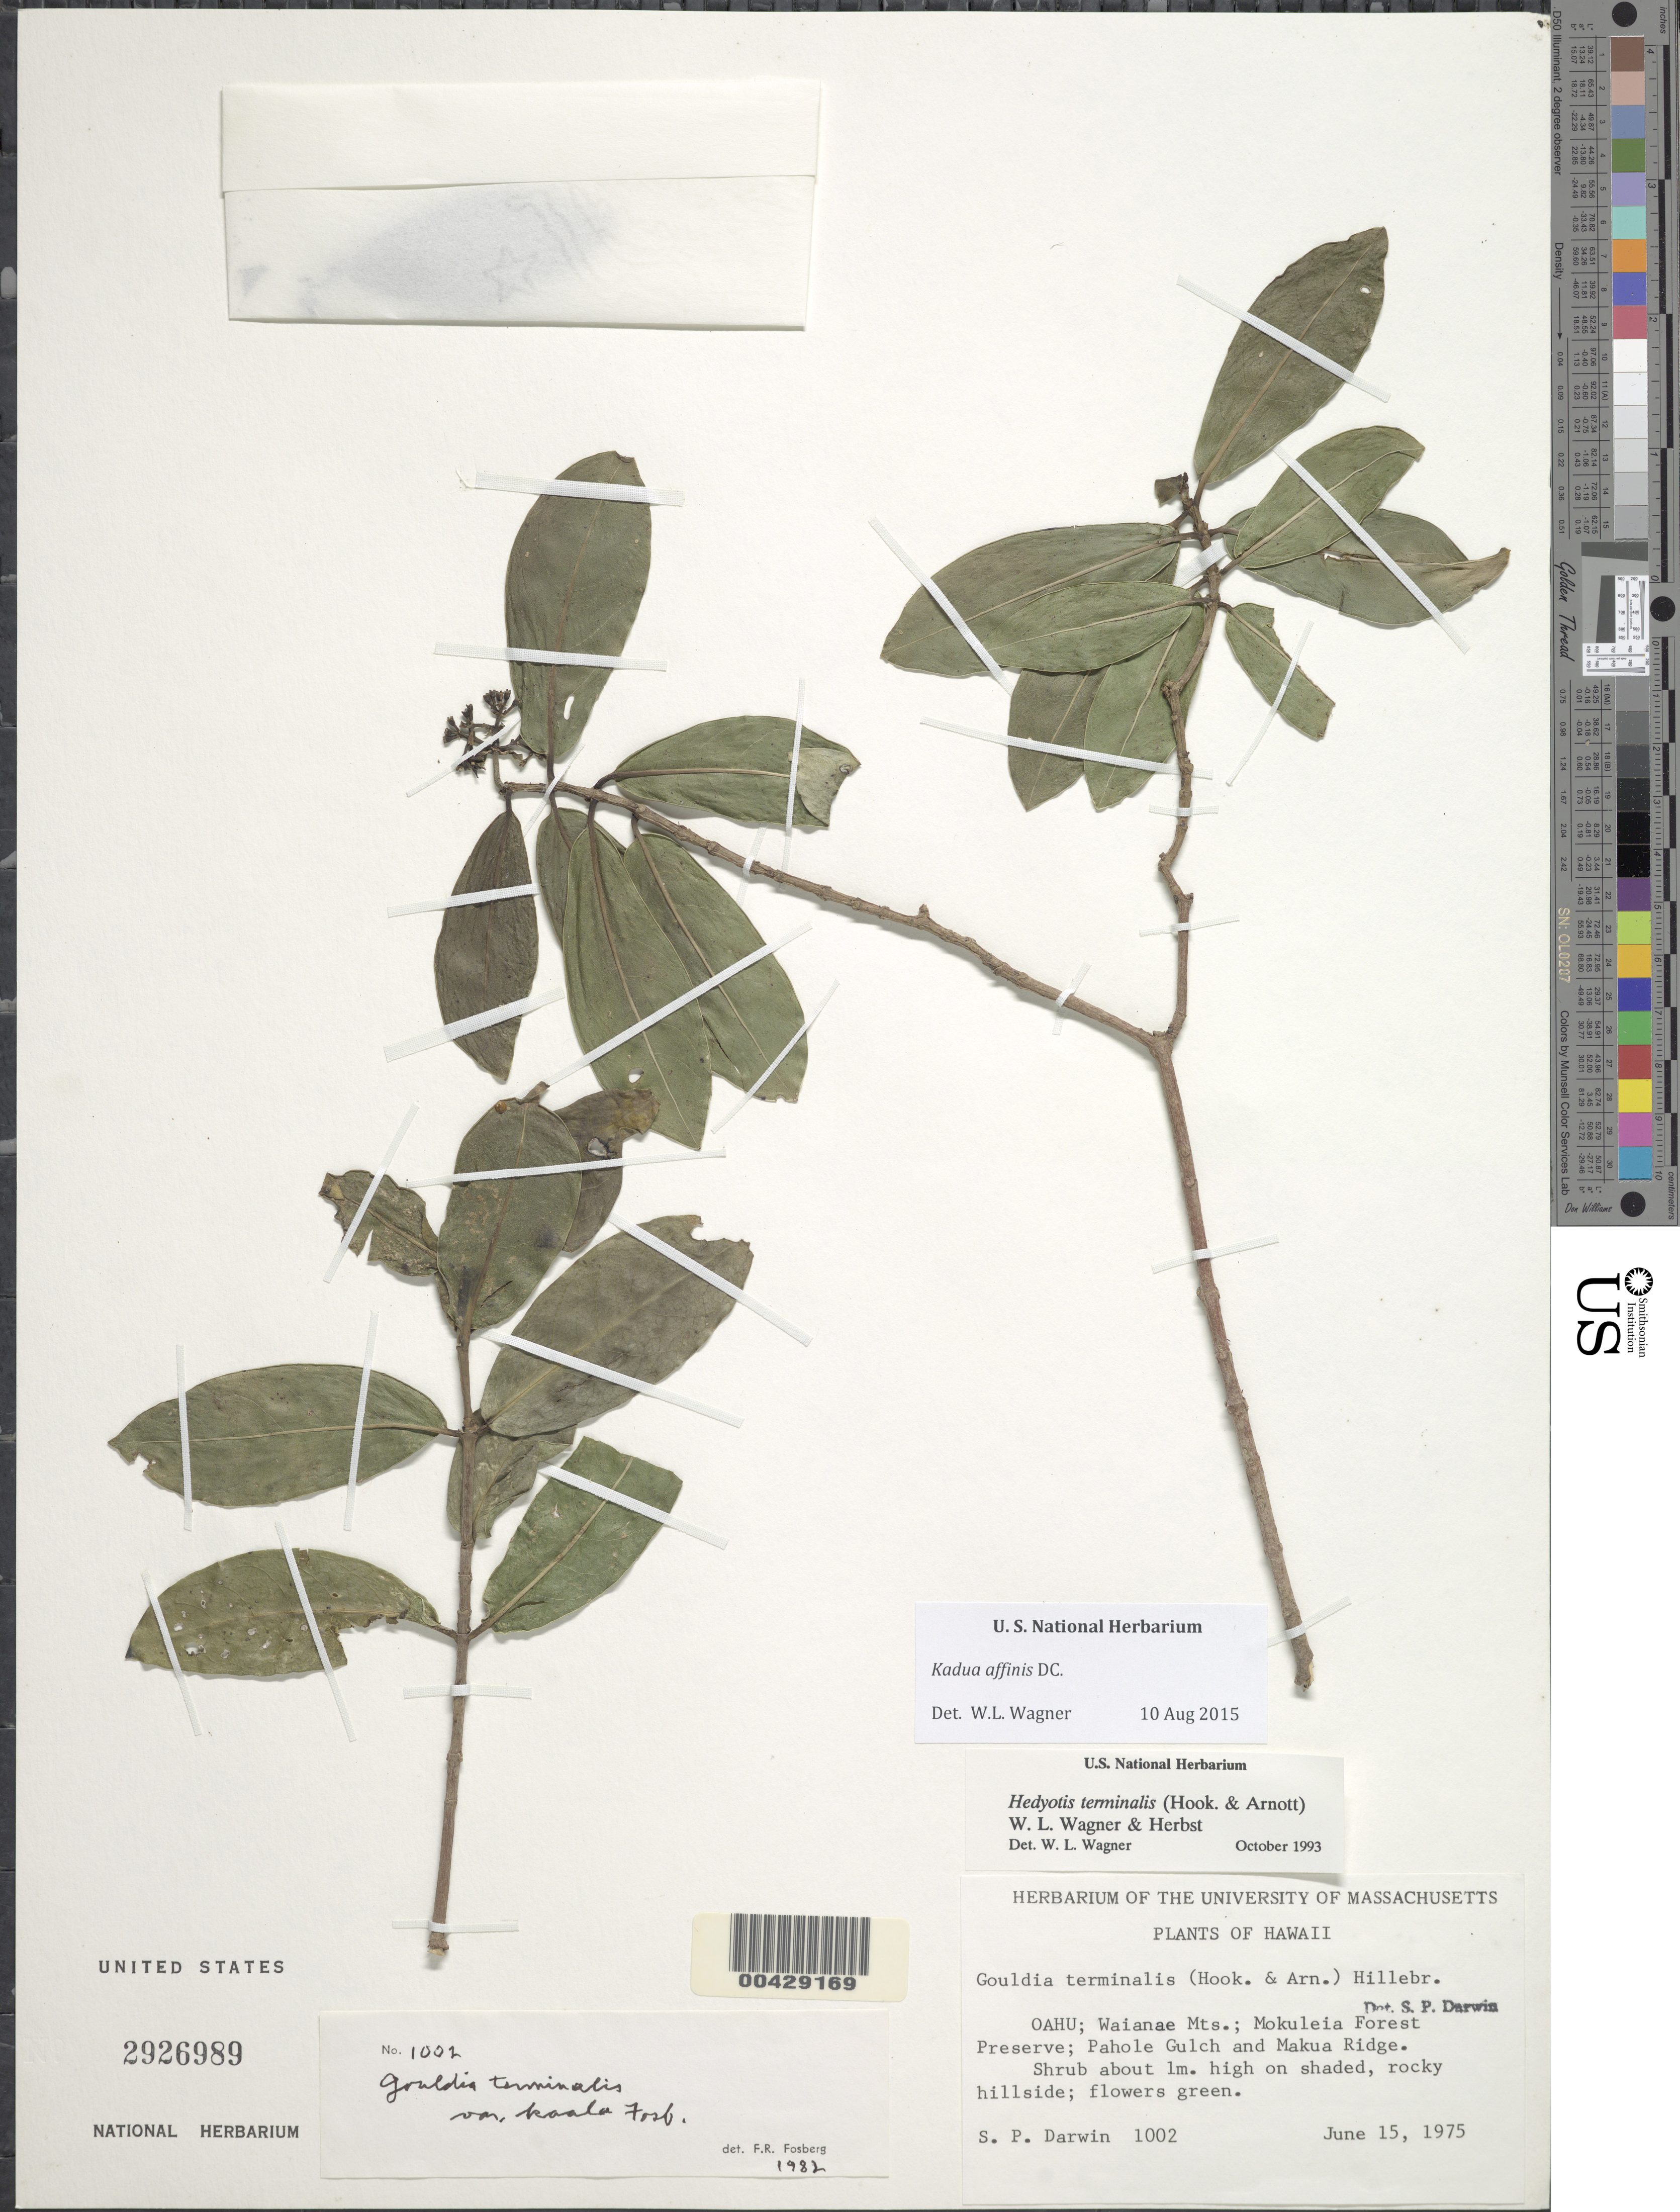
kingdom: Plantae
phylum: Tracheophyta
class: Magnoliopsida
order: Gentianales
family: Rubiaceae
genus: Kadua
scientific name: Kadua affinis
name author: DC.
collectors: S. P. Darwin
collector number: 1002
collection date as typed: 15 Jun 1975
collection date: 1975-06-15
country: United States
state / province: Hawaii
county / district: Honolulu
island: Oahu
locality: Waianae Mountains; Mokuleia Forest Preserve; Pahole Gulch and Makua Ridge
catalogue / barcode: US 2926989